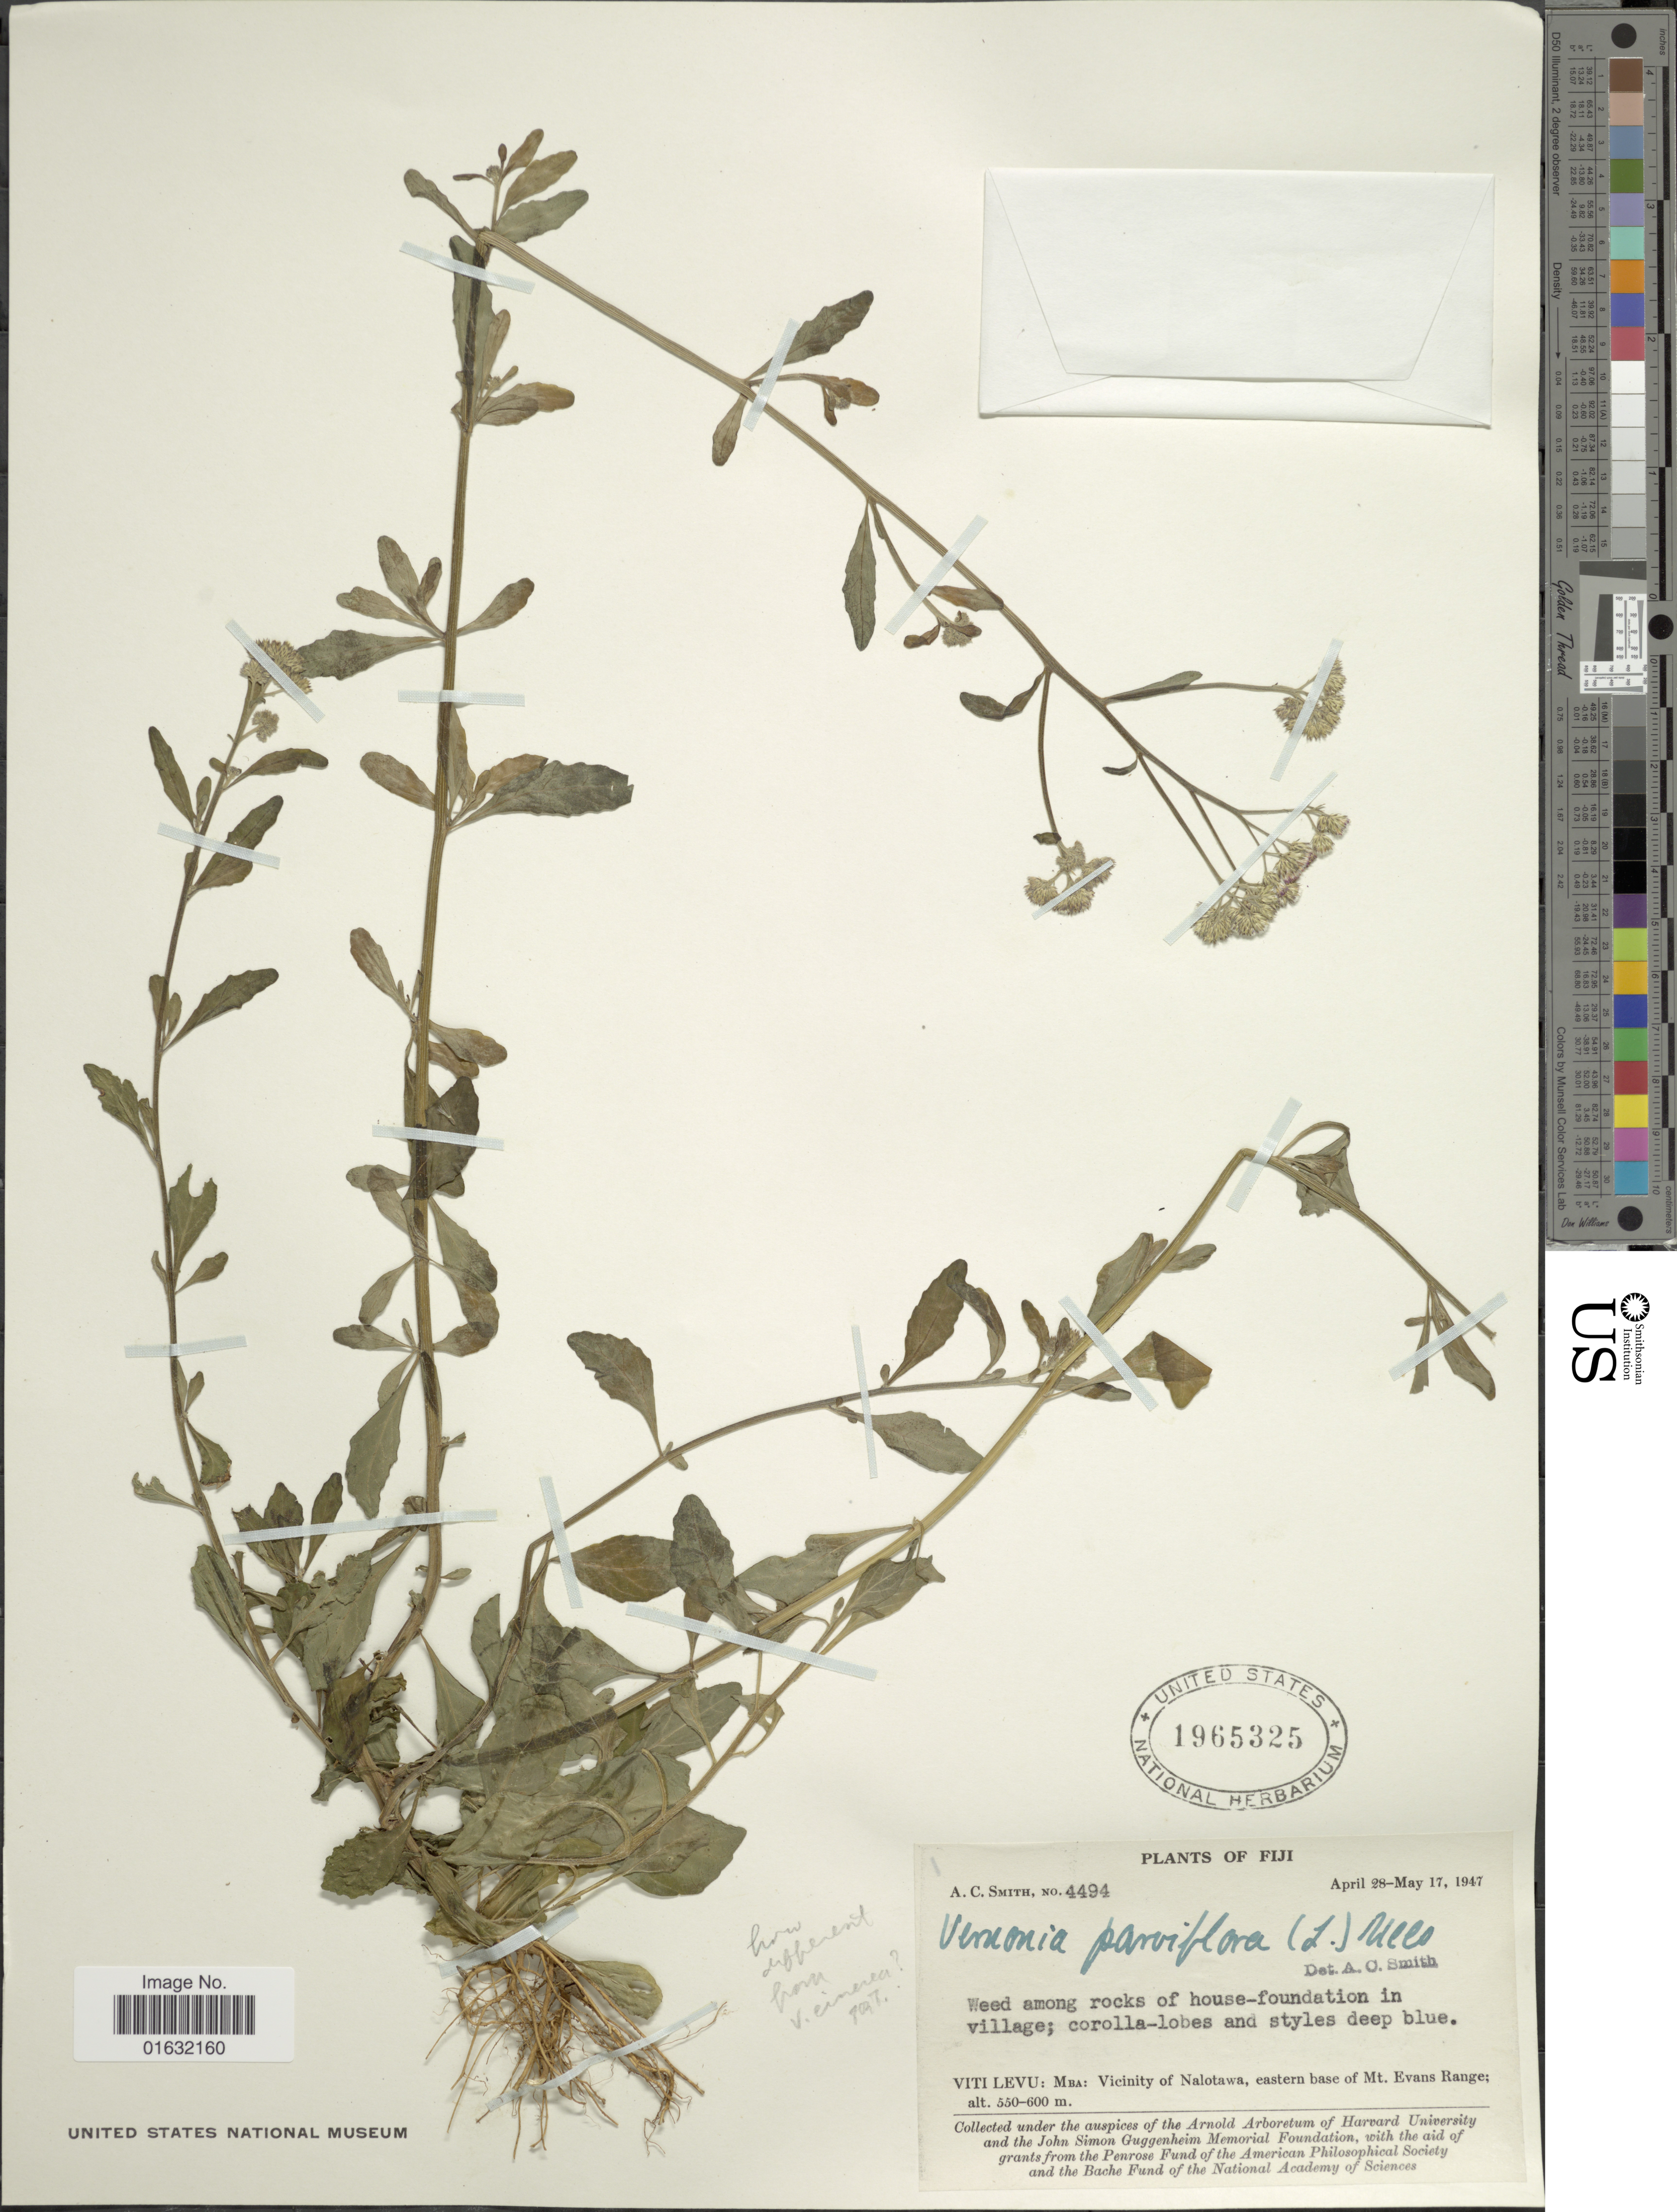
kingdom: Plantae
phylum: Tracheophyta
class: Magnoliopsida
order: Asterales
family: Asteraceae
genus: Cyanthillium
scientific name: Cyanthillium cinereum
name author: (L.) H. Rob.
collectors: A. C. Smith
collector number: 4494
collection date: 1947-04-28/1947-05-17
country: Fiji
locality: Viti Levu: Mba: Vicinity of Nalotawa, eastern base of Mt. Evans Ranger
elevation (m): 550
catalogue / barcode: US 1965325